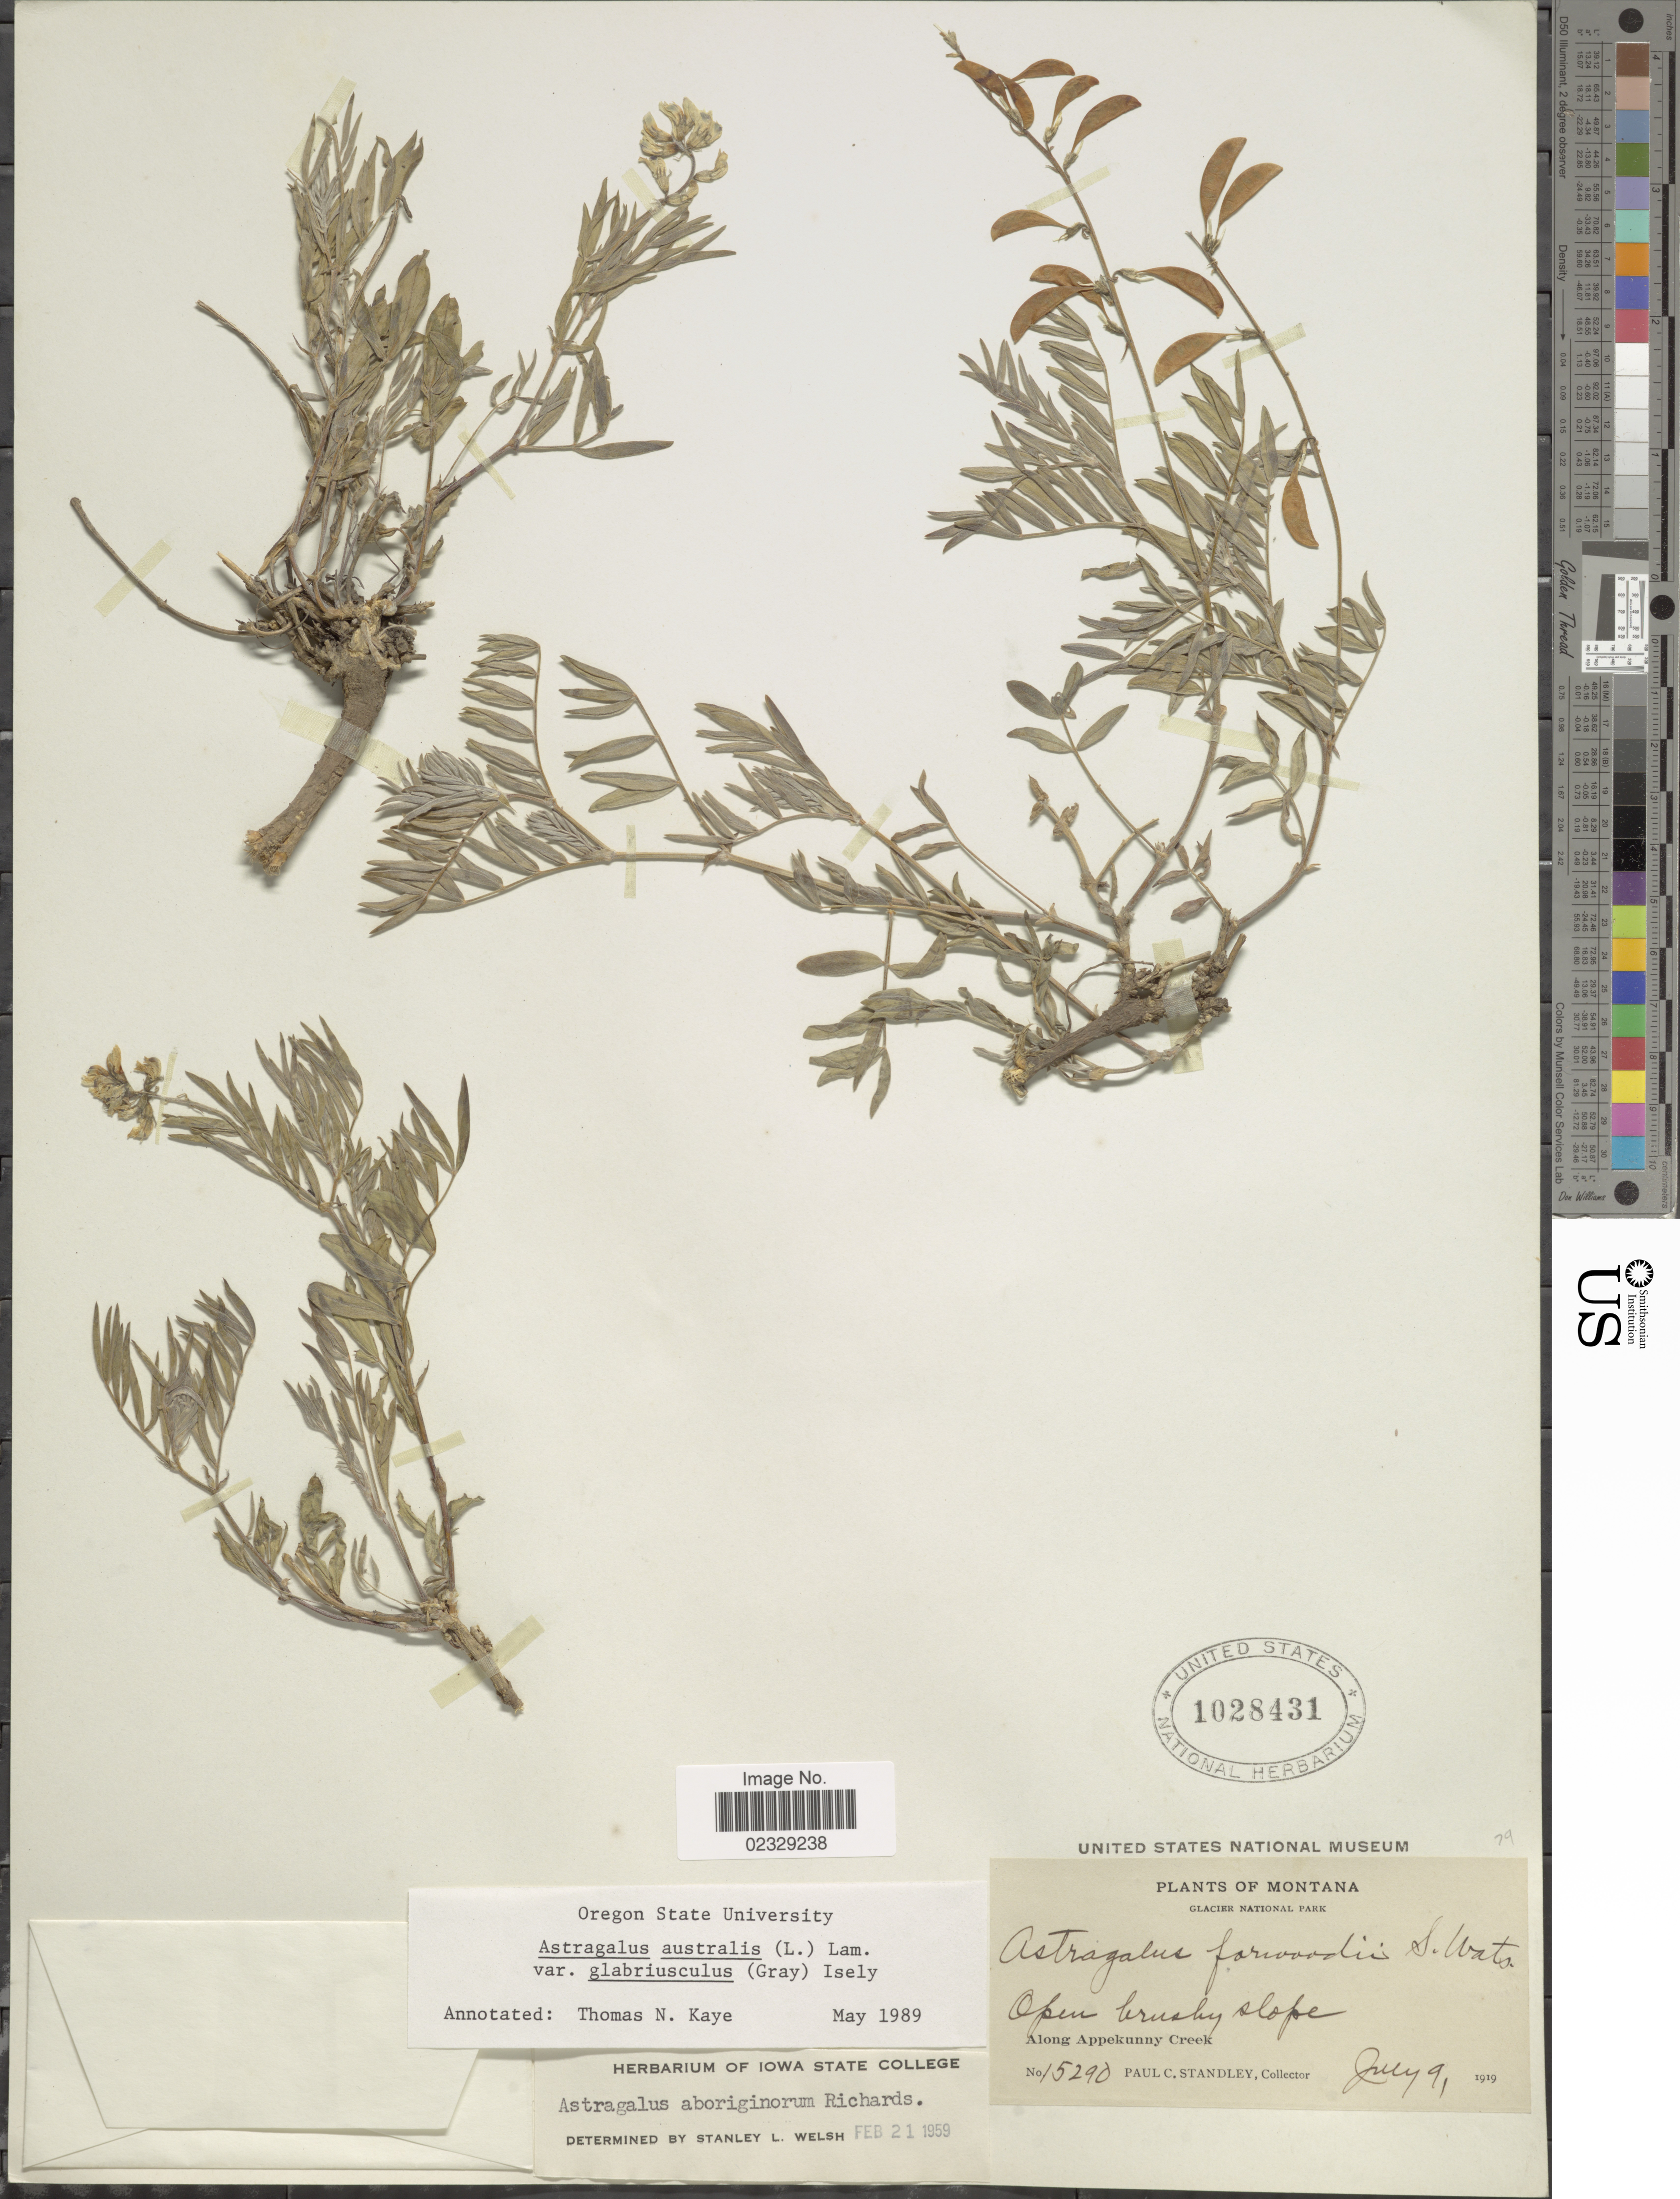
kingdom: Plantae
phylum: Tracheophyta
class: Magnoliopsida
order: Fabales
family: Fabaceae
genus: Astragalus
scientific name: Astragalus australis var. glabriusculus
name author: (Hook.) Isley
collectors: P. C. Standley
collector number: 15290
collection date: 1919-06-09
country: United States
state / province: Montana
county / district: Glacier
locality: Glacier National Park, along Appekunny Creek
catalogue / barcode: US 1028431